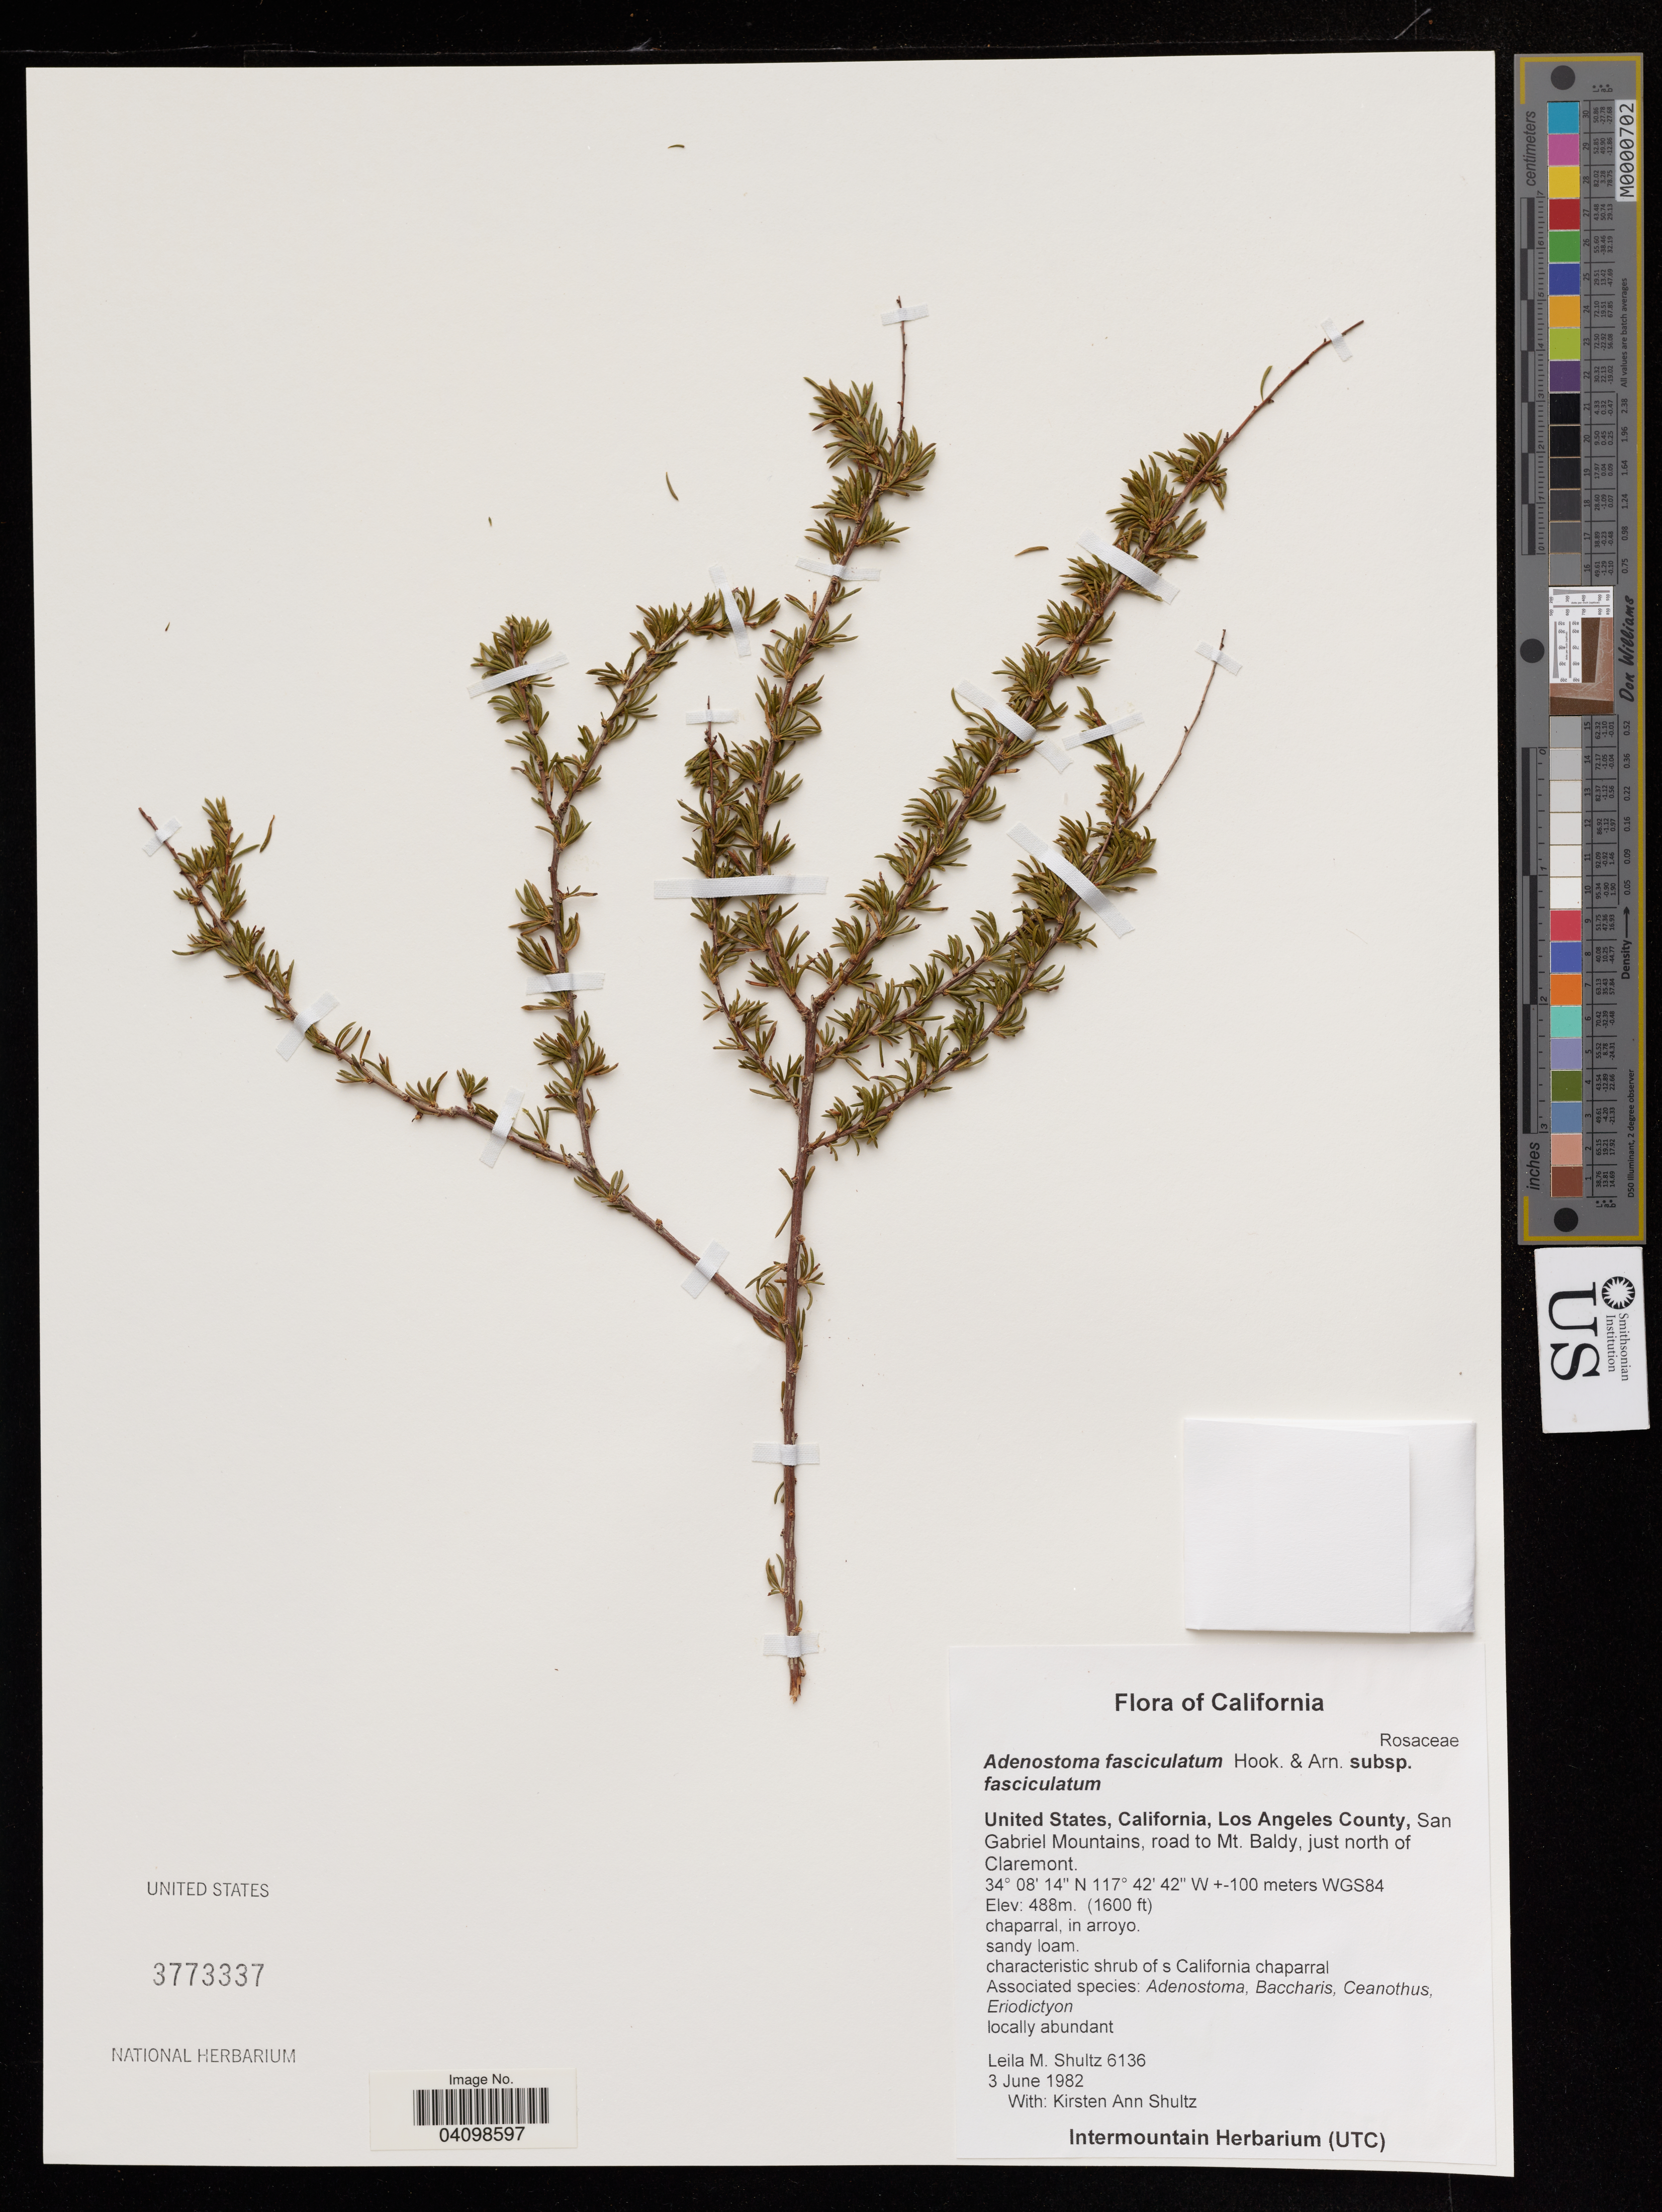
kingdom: Plantae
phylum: Tracheophyta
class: Magnoliopsida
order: Rosales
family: Rosaceae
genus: Adenostoma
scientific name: Adenostoma fasciculatum var. fasciculatum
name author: Hook. & Arn.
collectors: L. Shultz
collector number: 6136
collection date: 1982-06-03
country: United States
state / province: California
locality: Los Angeles County, San Gabriel Mountains, road to Mt. Baldy, just north of Claremont. +-100 meters WGS84.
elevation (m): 488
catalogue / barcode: US 3773337